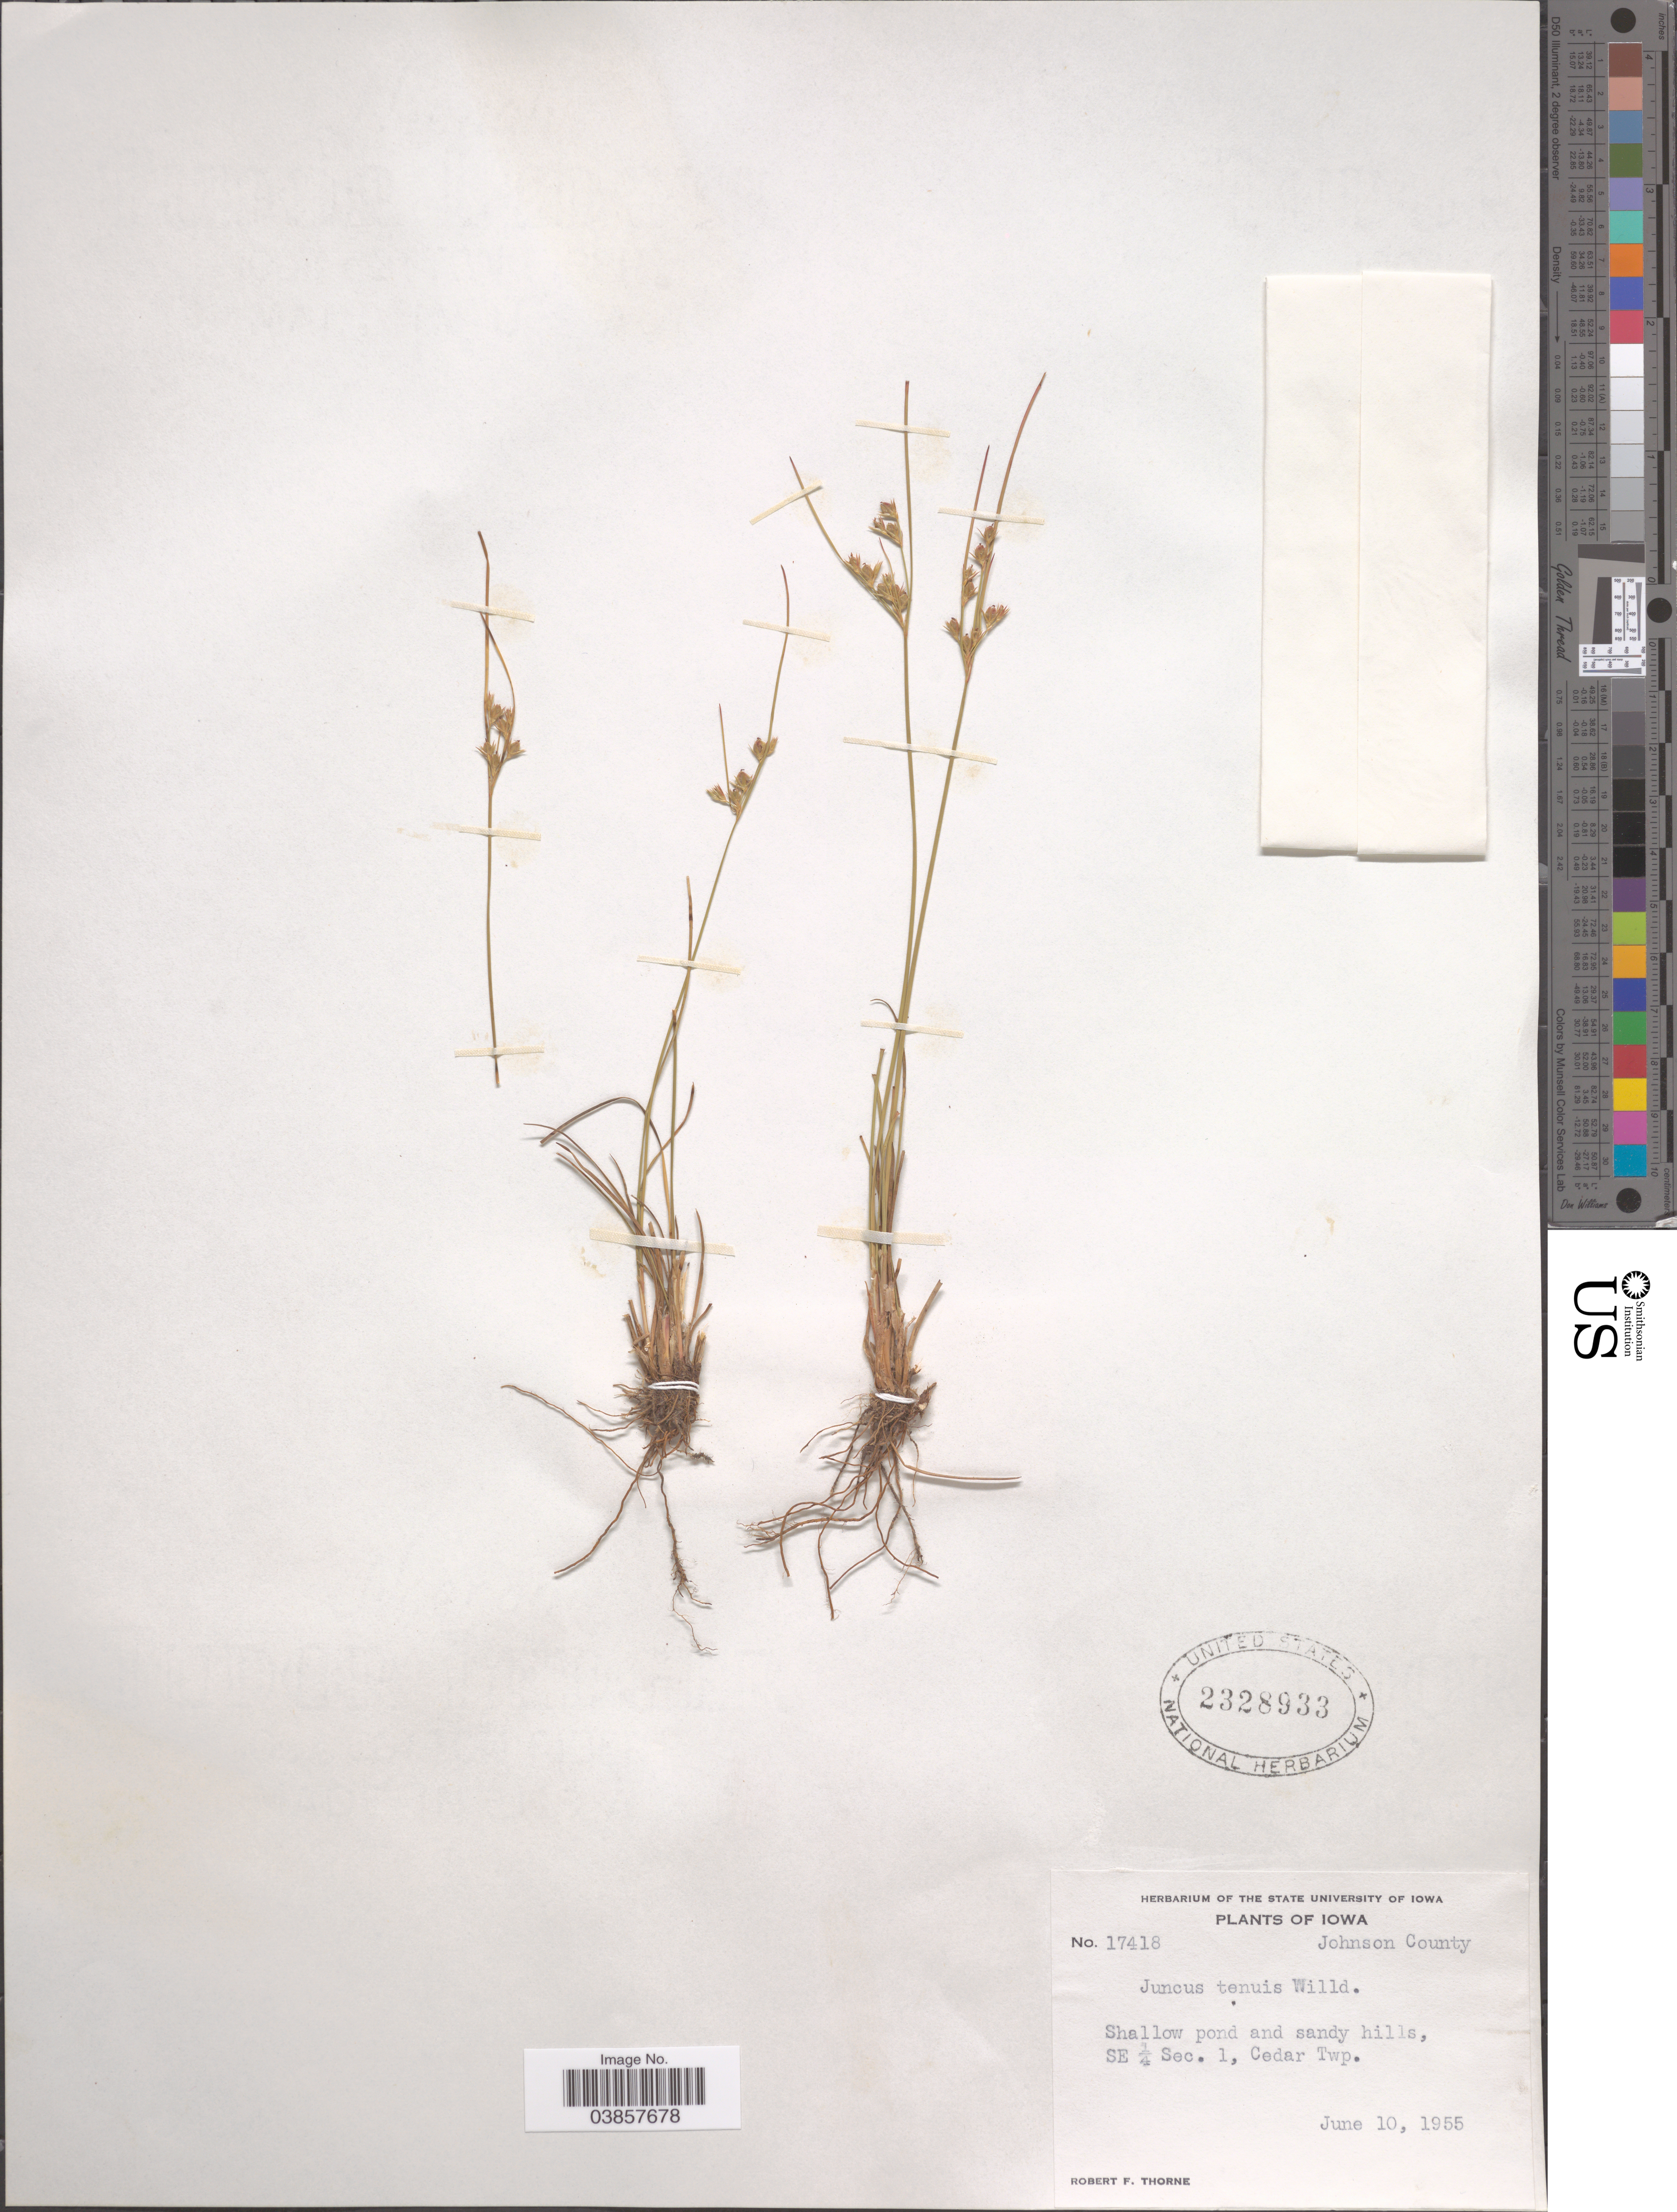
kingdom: Plantae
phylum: Tracheophyta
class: Liliopsida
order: Poales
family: Juncaceae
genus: Juncus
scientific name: Juncus tenuis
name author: Willd.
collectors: R. F. Thorne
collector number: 17418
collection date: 1955-06-10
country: United States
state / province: Iowa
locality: Johnson County. Shallow pond and sandy hills, SE ¼ Sec. 1, Cedar Twp.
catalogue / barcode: US 2328933